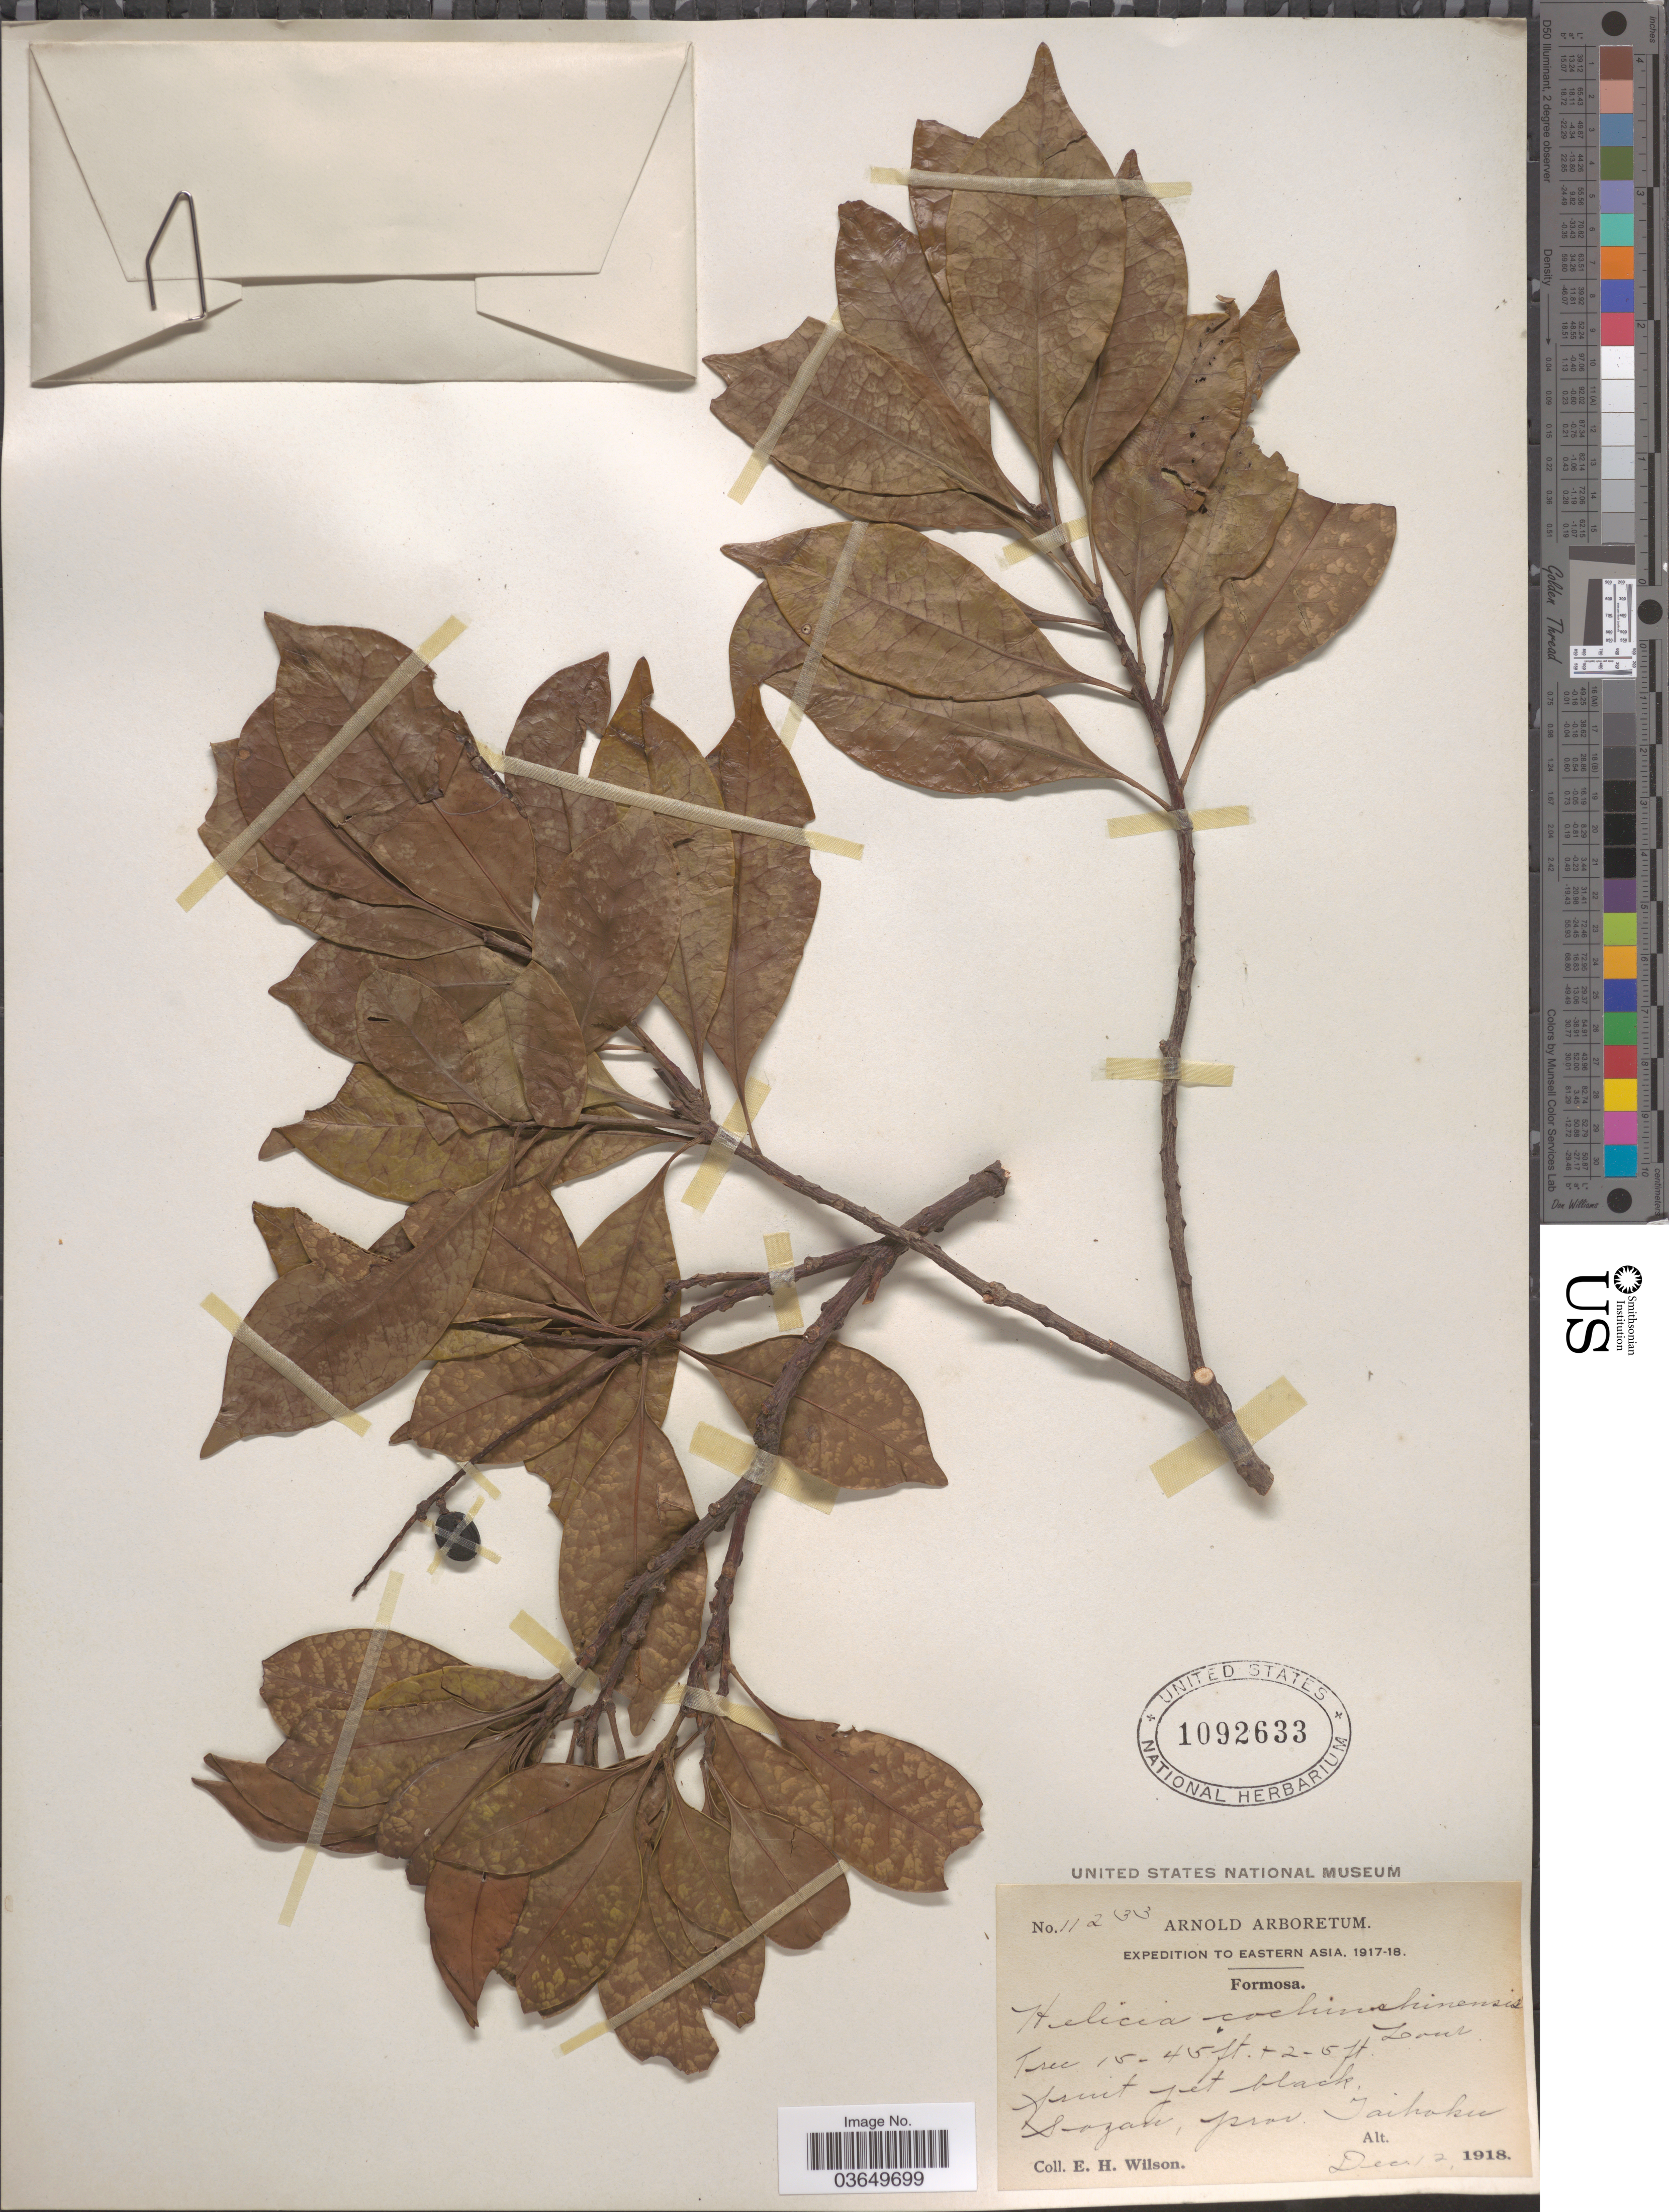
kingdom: Plantae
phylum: Tracheophyta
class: Magnoliopsida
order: Proteales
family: Proteaceae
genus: Helicia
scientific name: Helicia cochinchinensis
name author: Lour.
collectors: E. Wilson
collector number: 11233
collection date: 1918-12-12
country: Taiwan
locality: Eastern Asia. Formosa. Sozau, prov. Taihoku.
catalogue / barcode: US 1092633